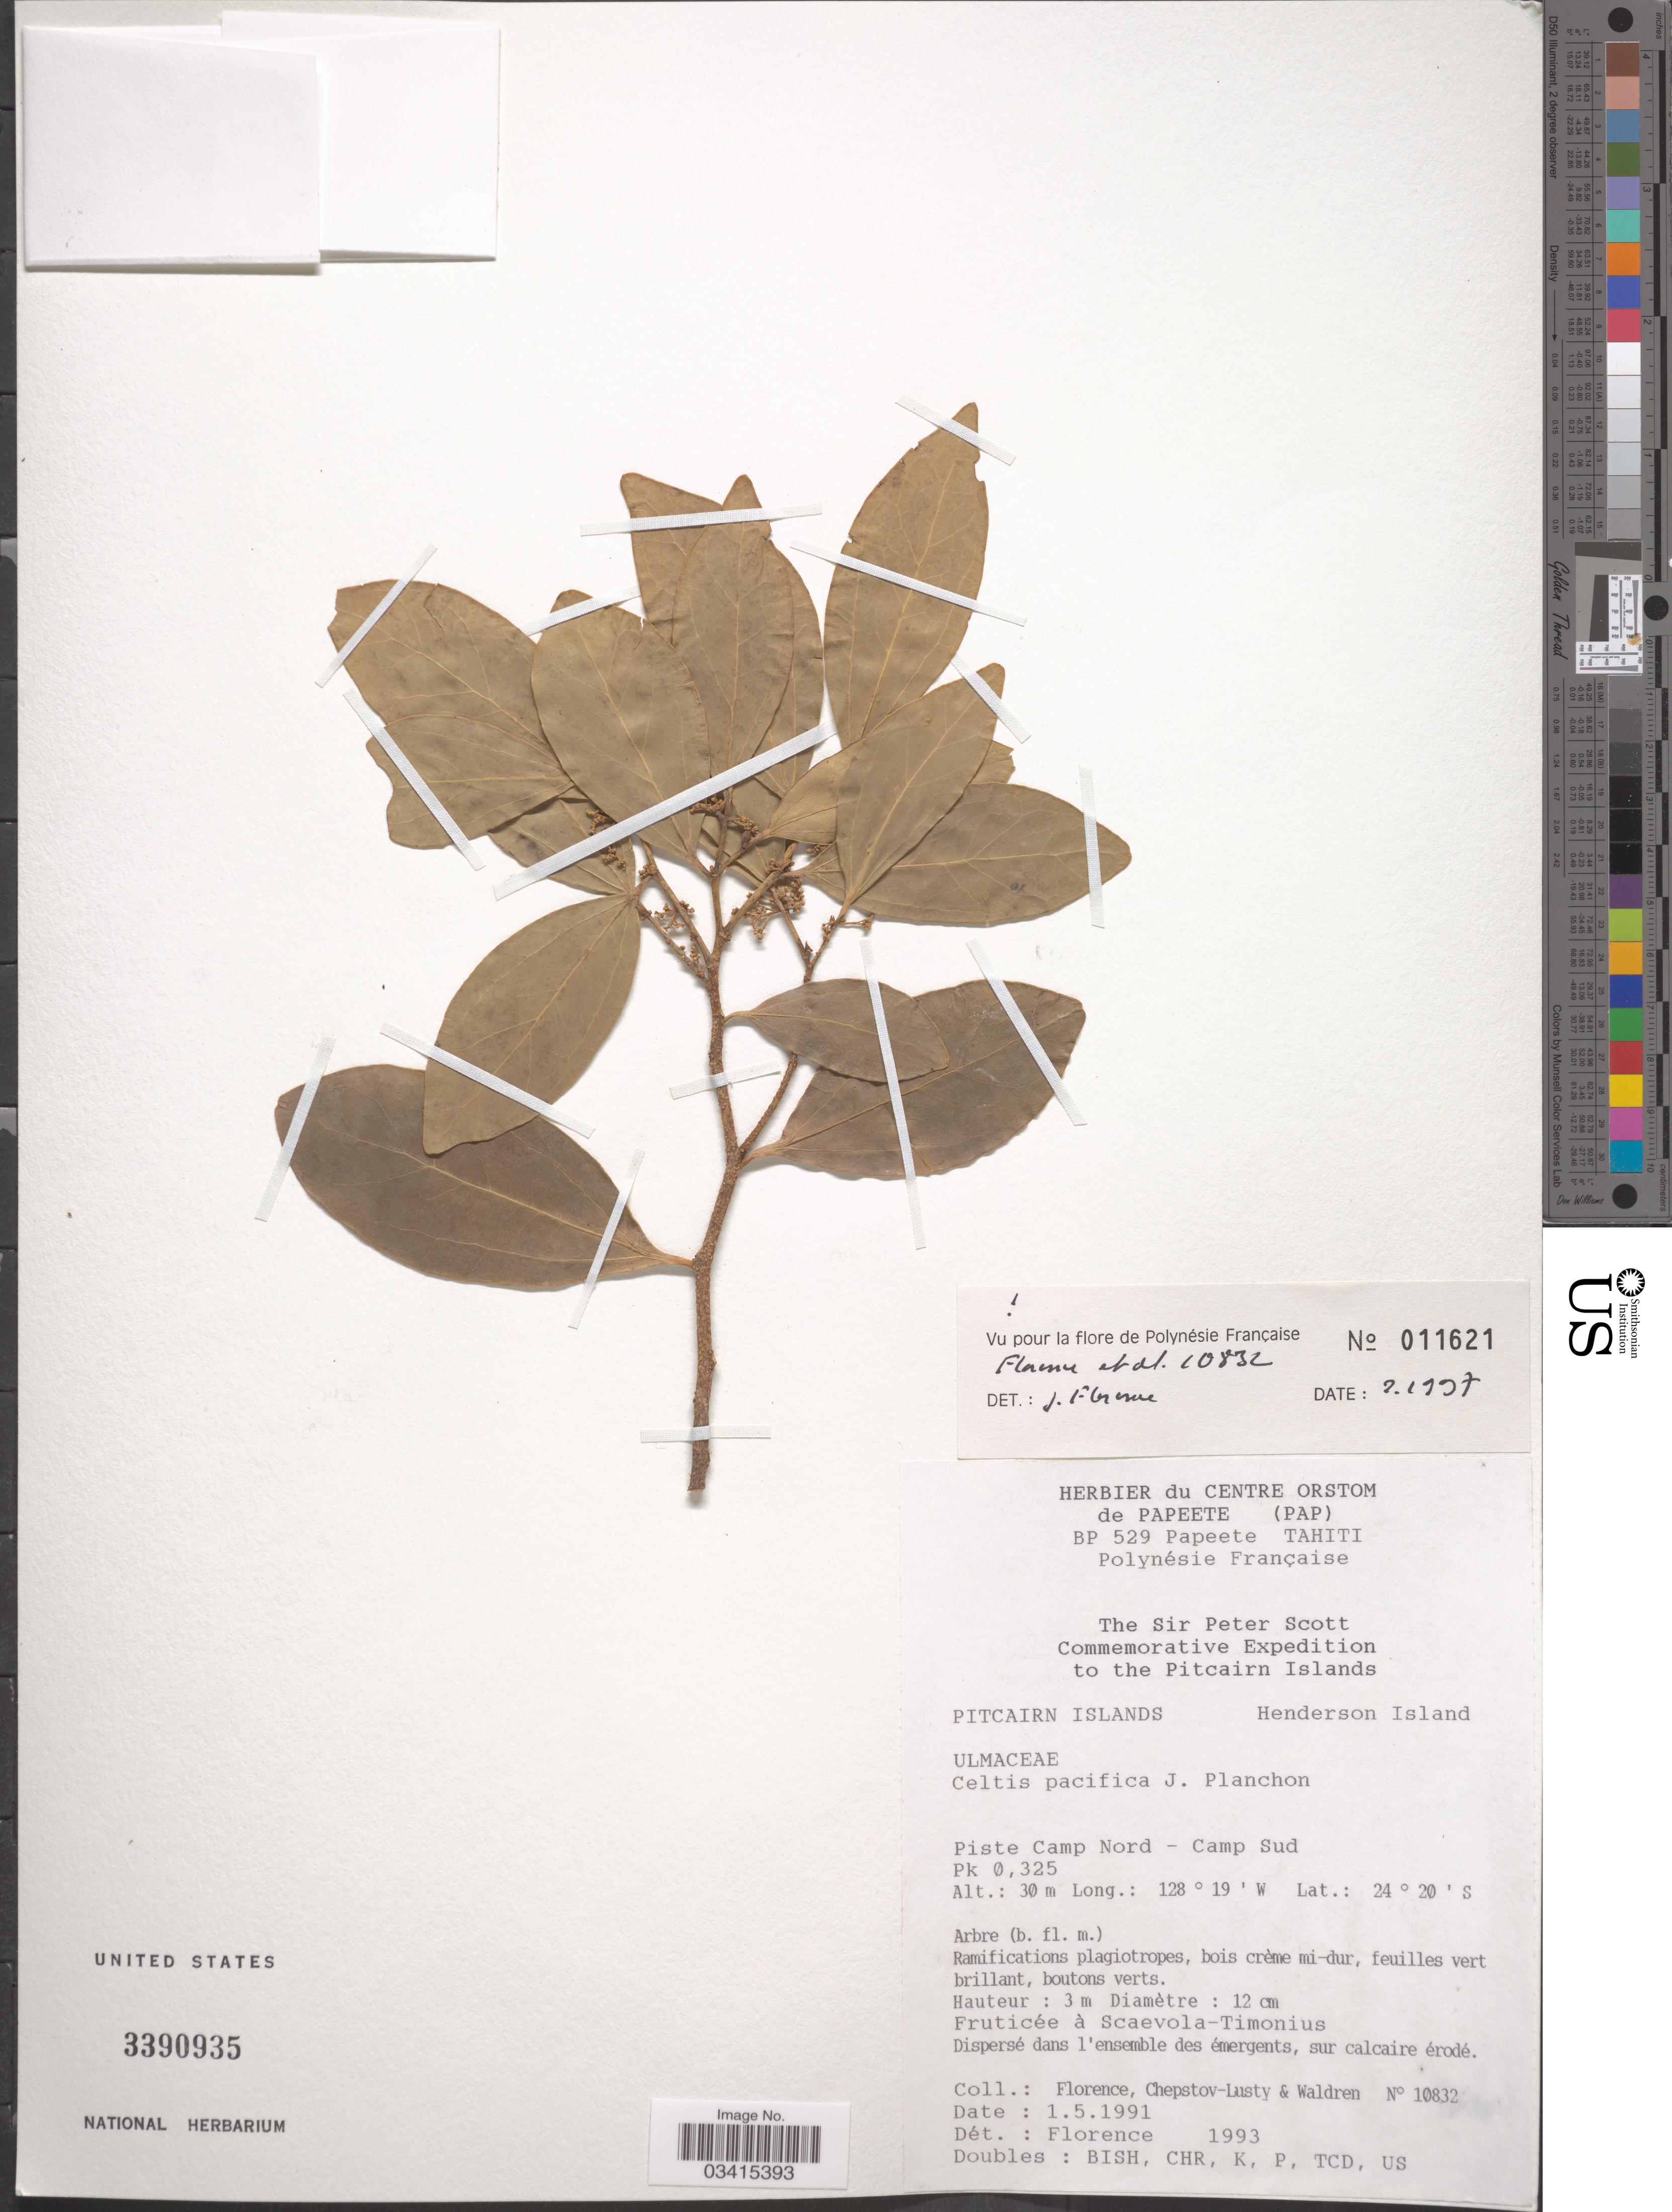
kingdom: Plantae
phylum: Tracheophyta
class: Magnoliopsida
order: Rosales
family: Cannabaceae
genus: Celtis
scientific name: Celtis pacifica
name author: Planch.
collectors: -. Florence, -. Chepstov-lusty & Waldren, --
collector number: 10832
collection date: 1991-05-01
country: Pitcairn Islands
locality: Henderson Island. Piste Camp Nord - Camp Sud.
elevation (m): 30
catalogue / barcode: US 3390935